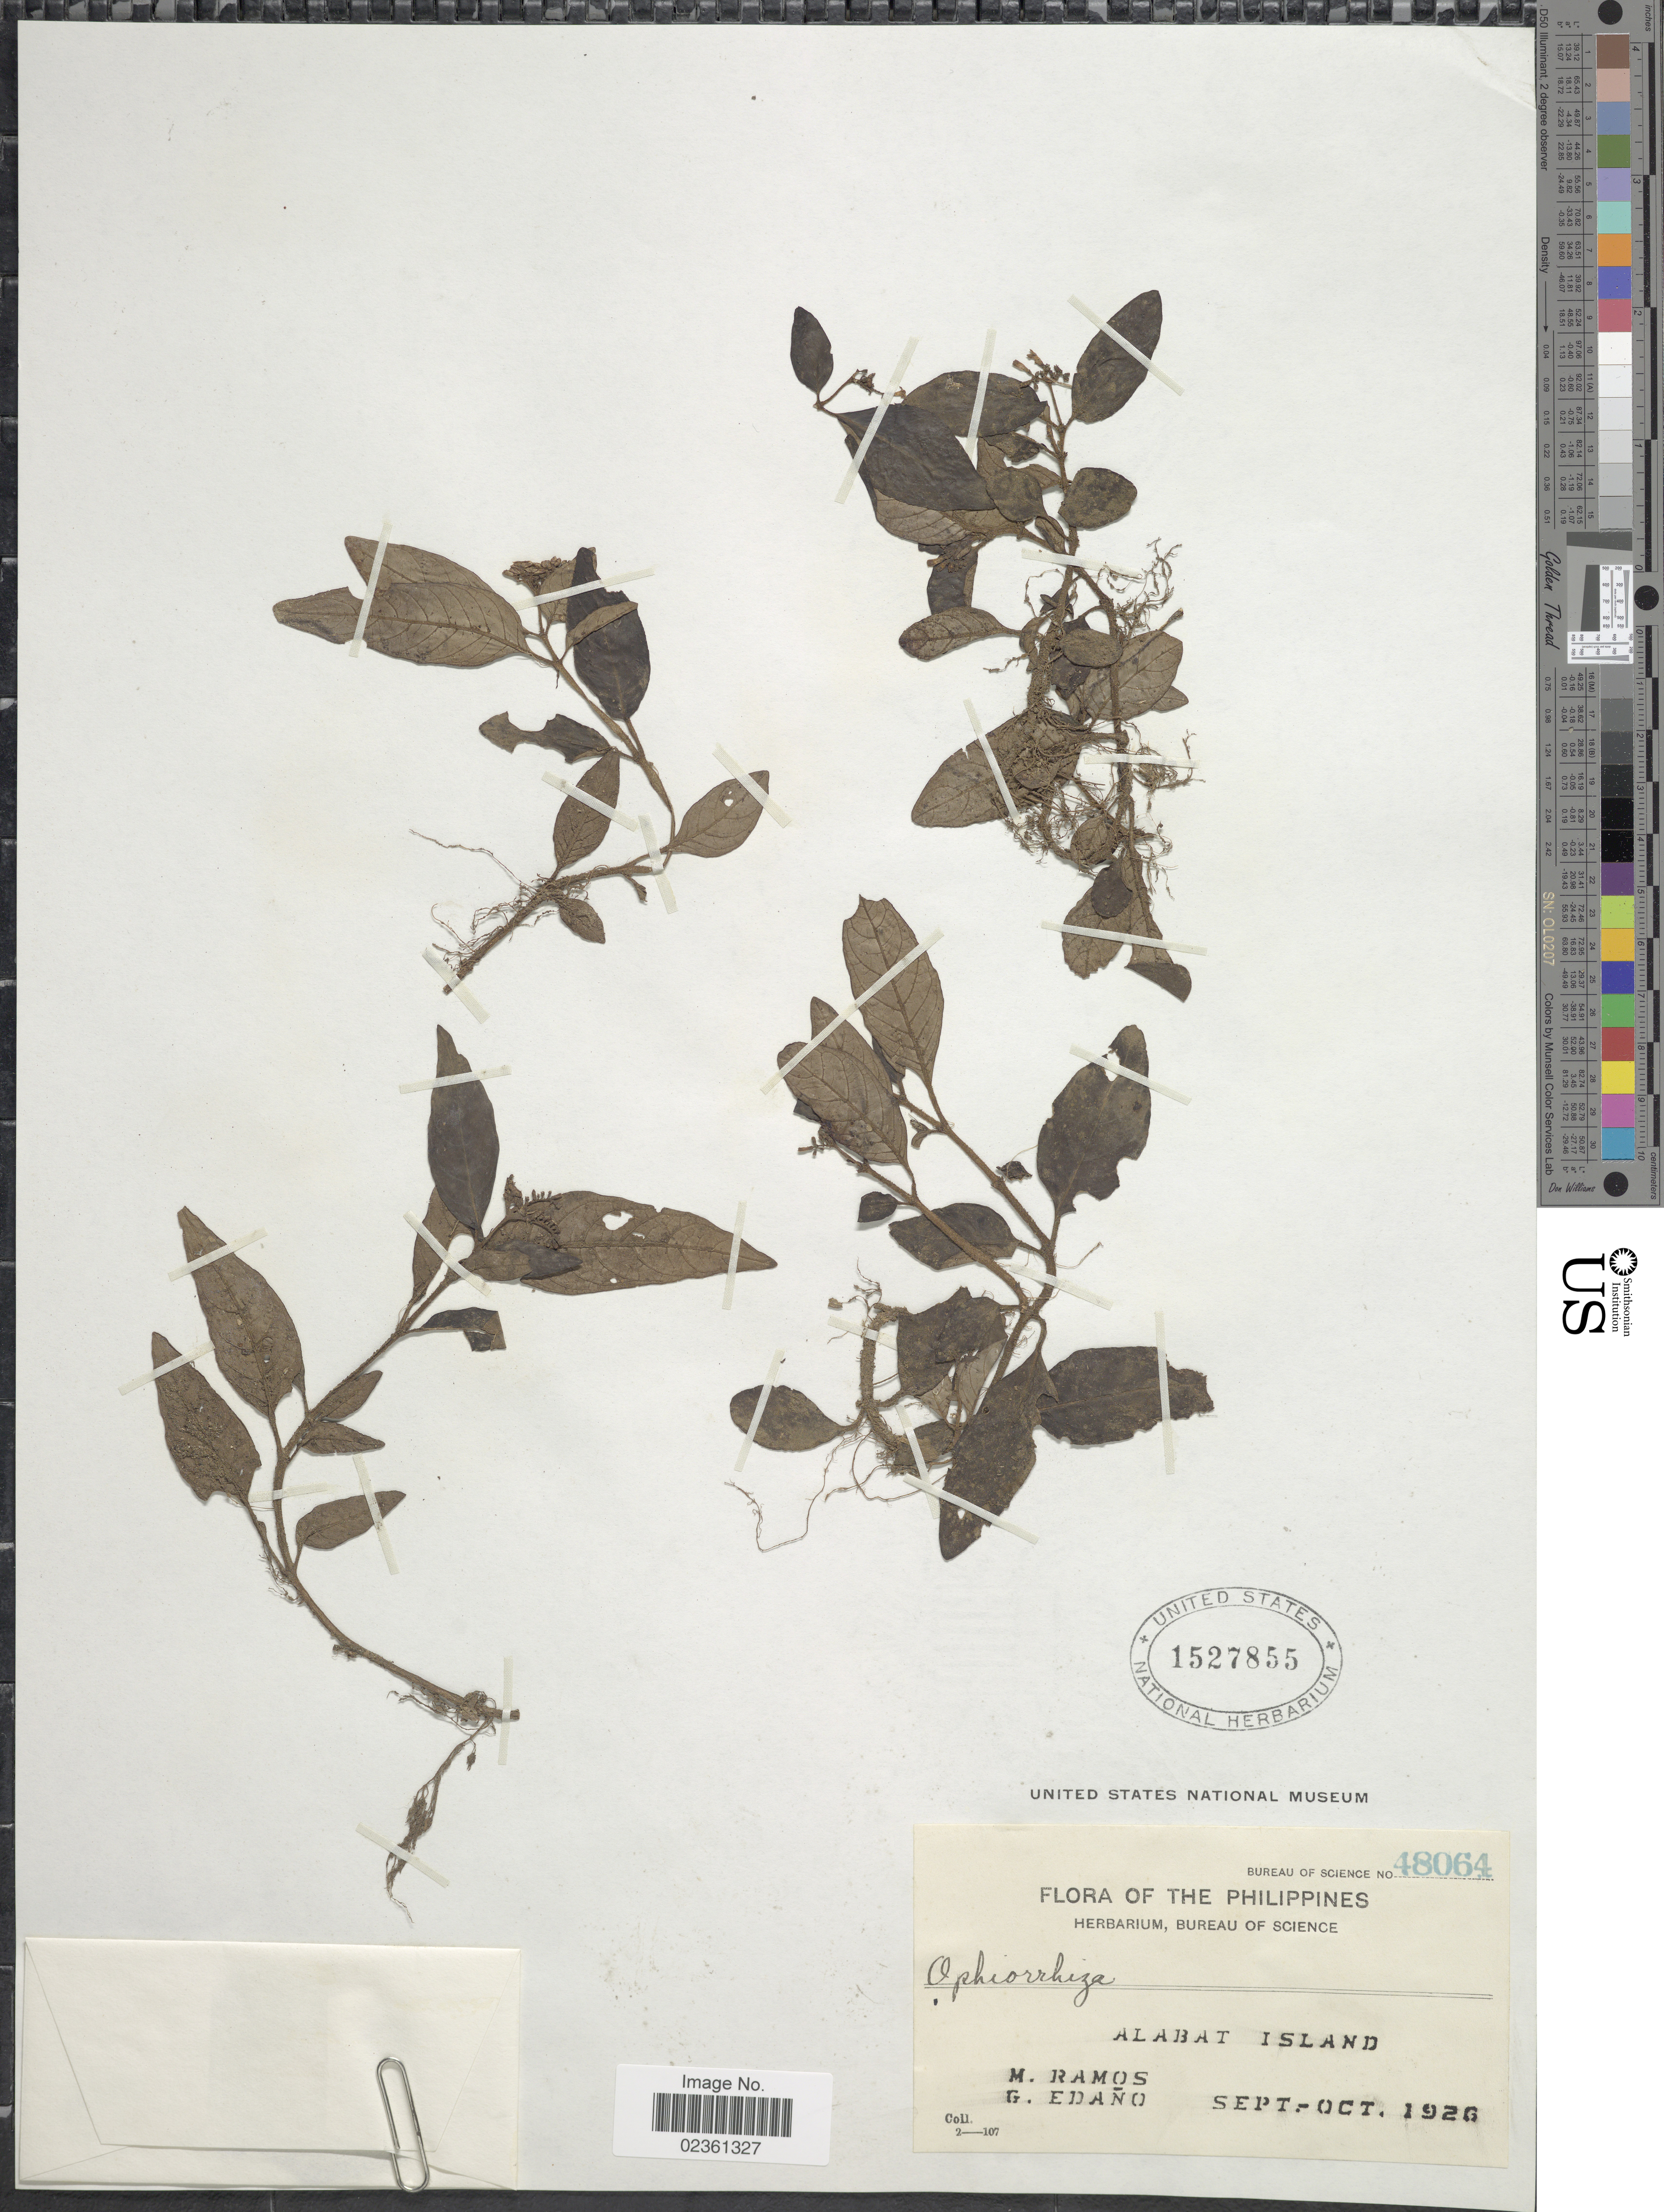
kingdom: Plantae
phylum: Tracheophyta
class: Magnoliopsida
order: Gentianales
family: Rubiaceae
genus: Ophiorrhiza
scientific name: Ophiorrhiza sp.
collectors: M. Ramos & G. Edaño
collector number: Bureau of Science 48064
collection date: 1926-09/1926-10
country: Philippines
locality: Alabat Island.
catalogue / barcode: US 1527855